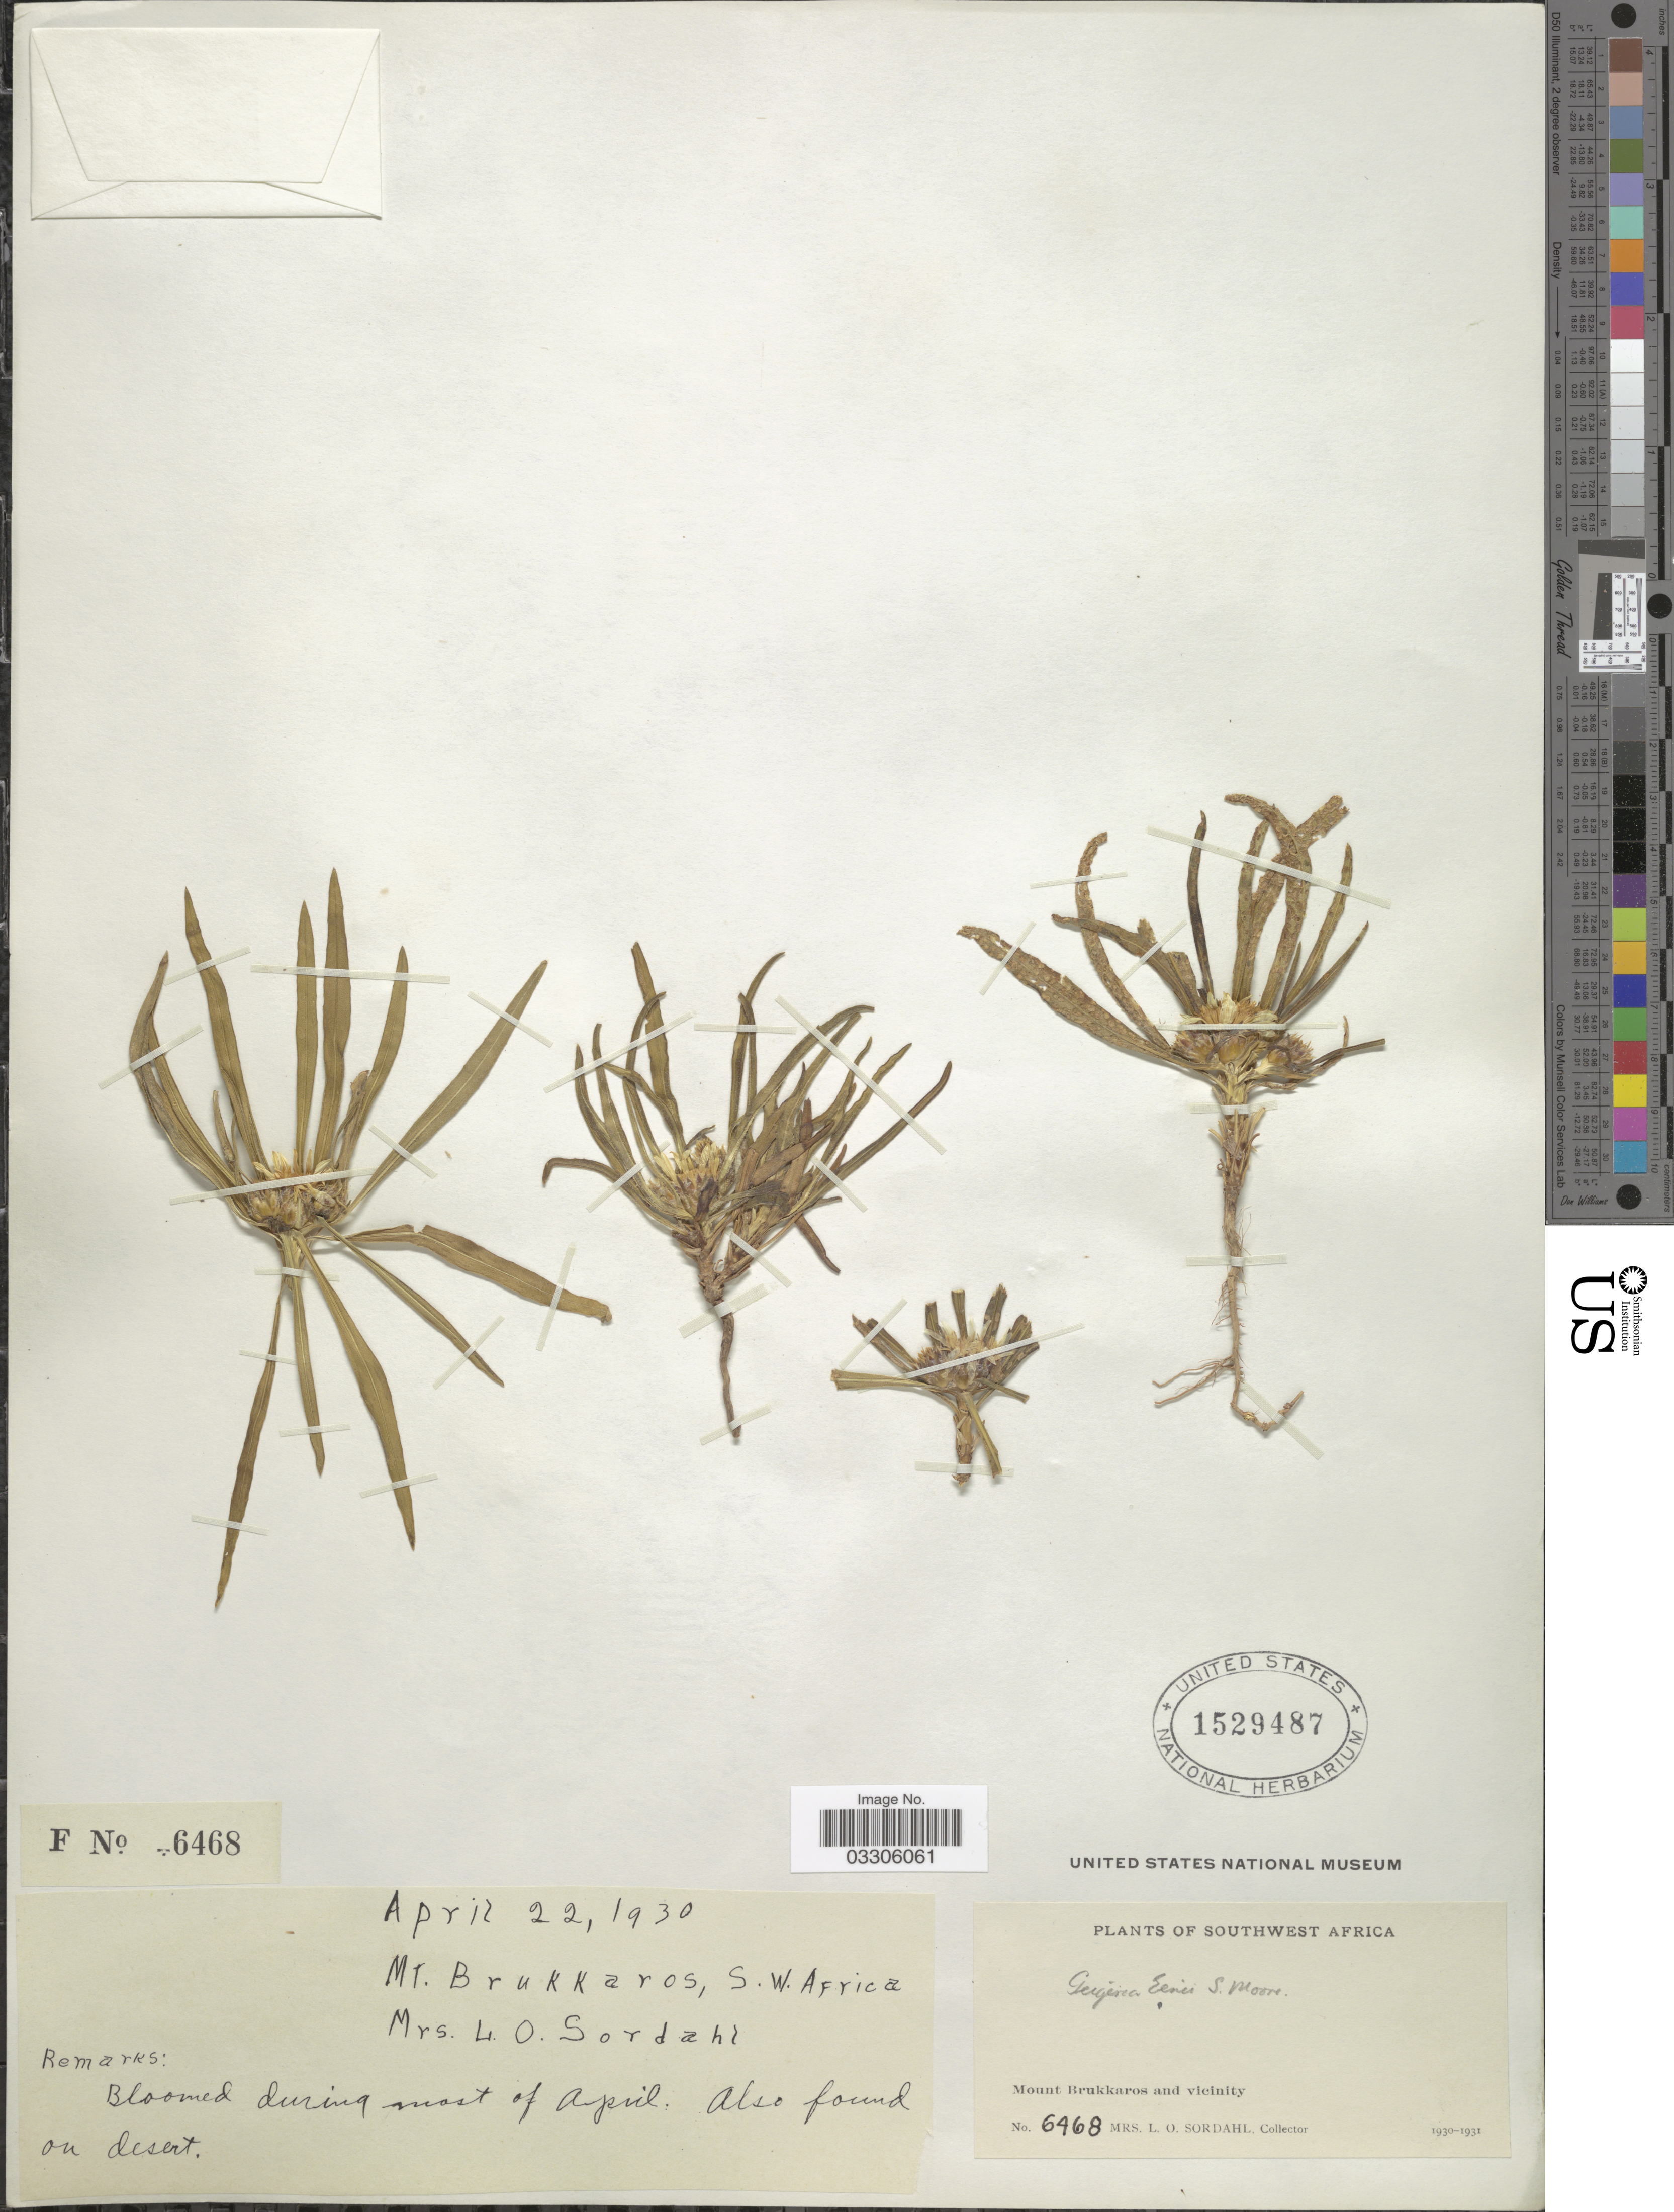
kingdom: Plantae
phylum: Tracheophyta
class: Magnoliopsida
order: Sapindales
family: Rutaceae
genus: Geijera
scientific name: Geijera sp.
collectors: L. Sordahl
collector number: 6468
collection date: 1930-04-22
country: Namibia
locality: Southwest Africa. Mount Brukkaros and vicinity.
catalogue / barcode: US 1529487